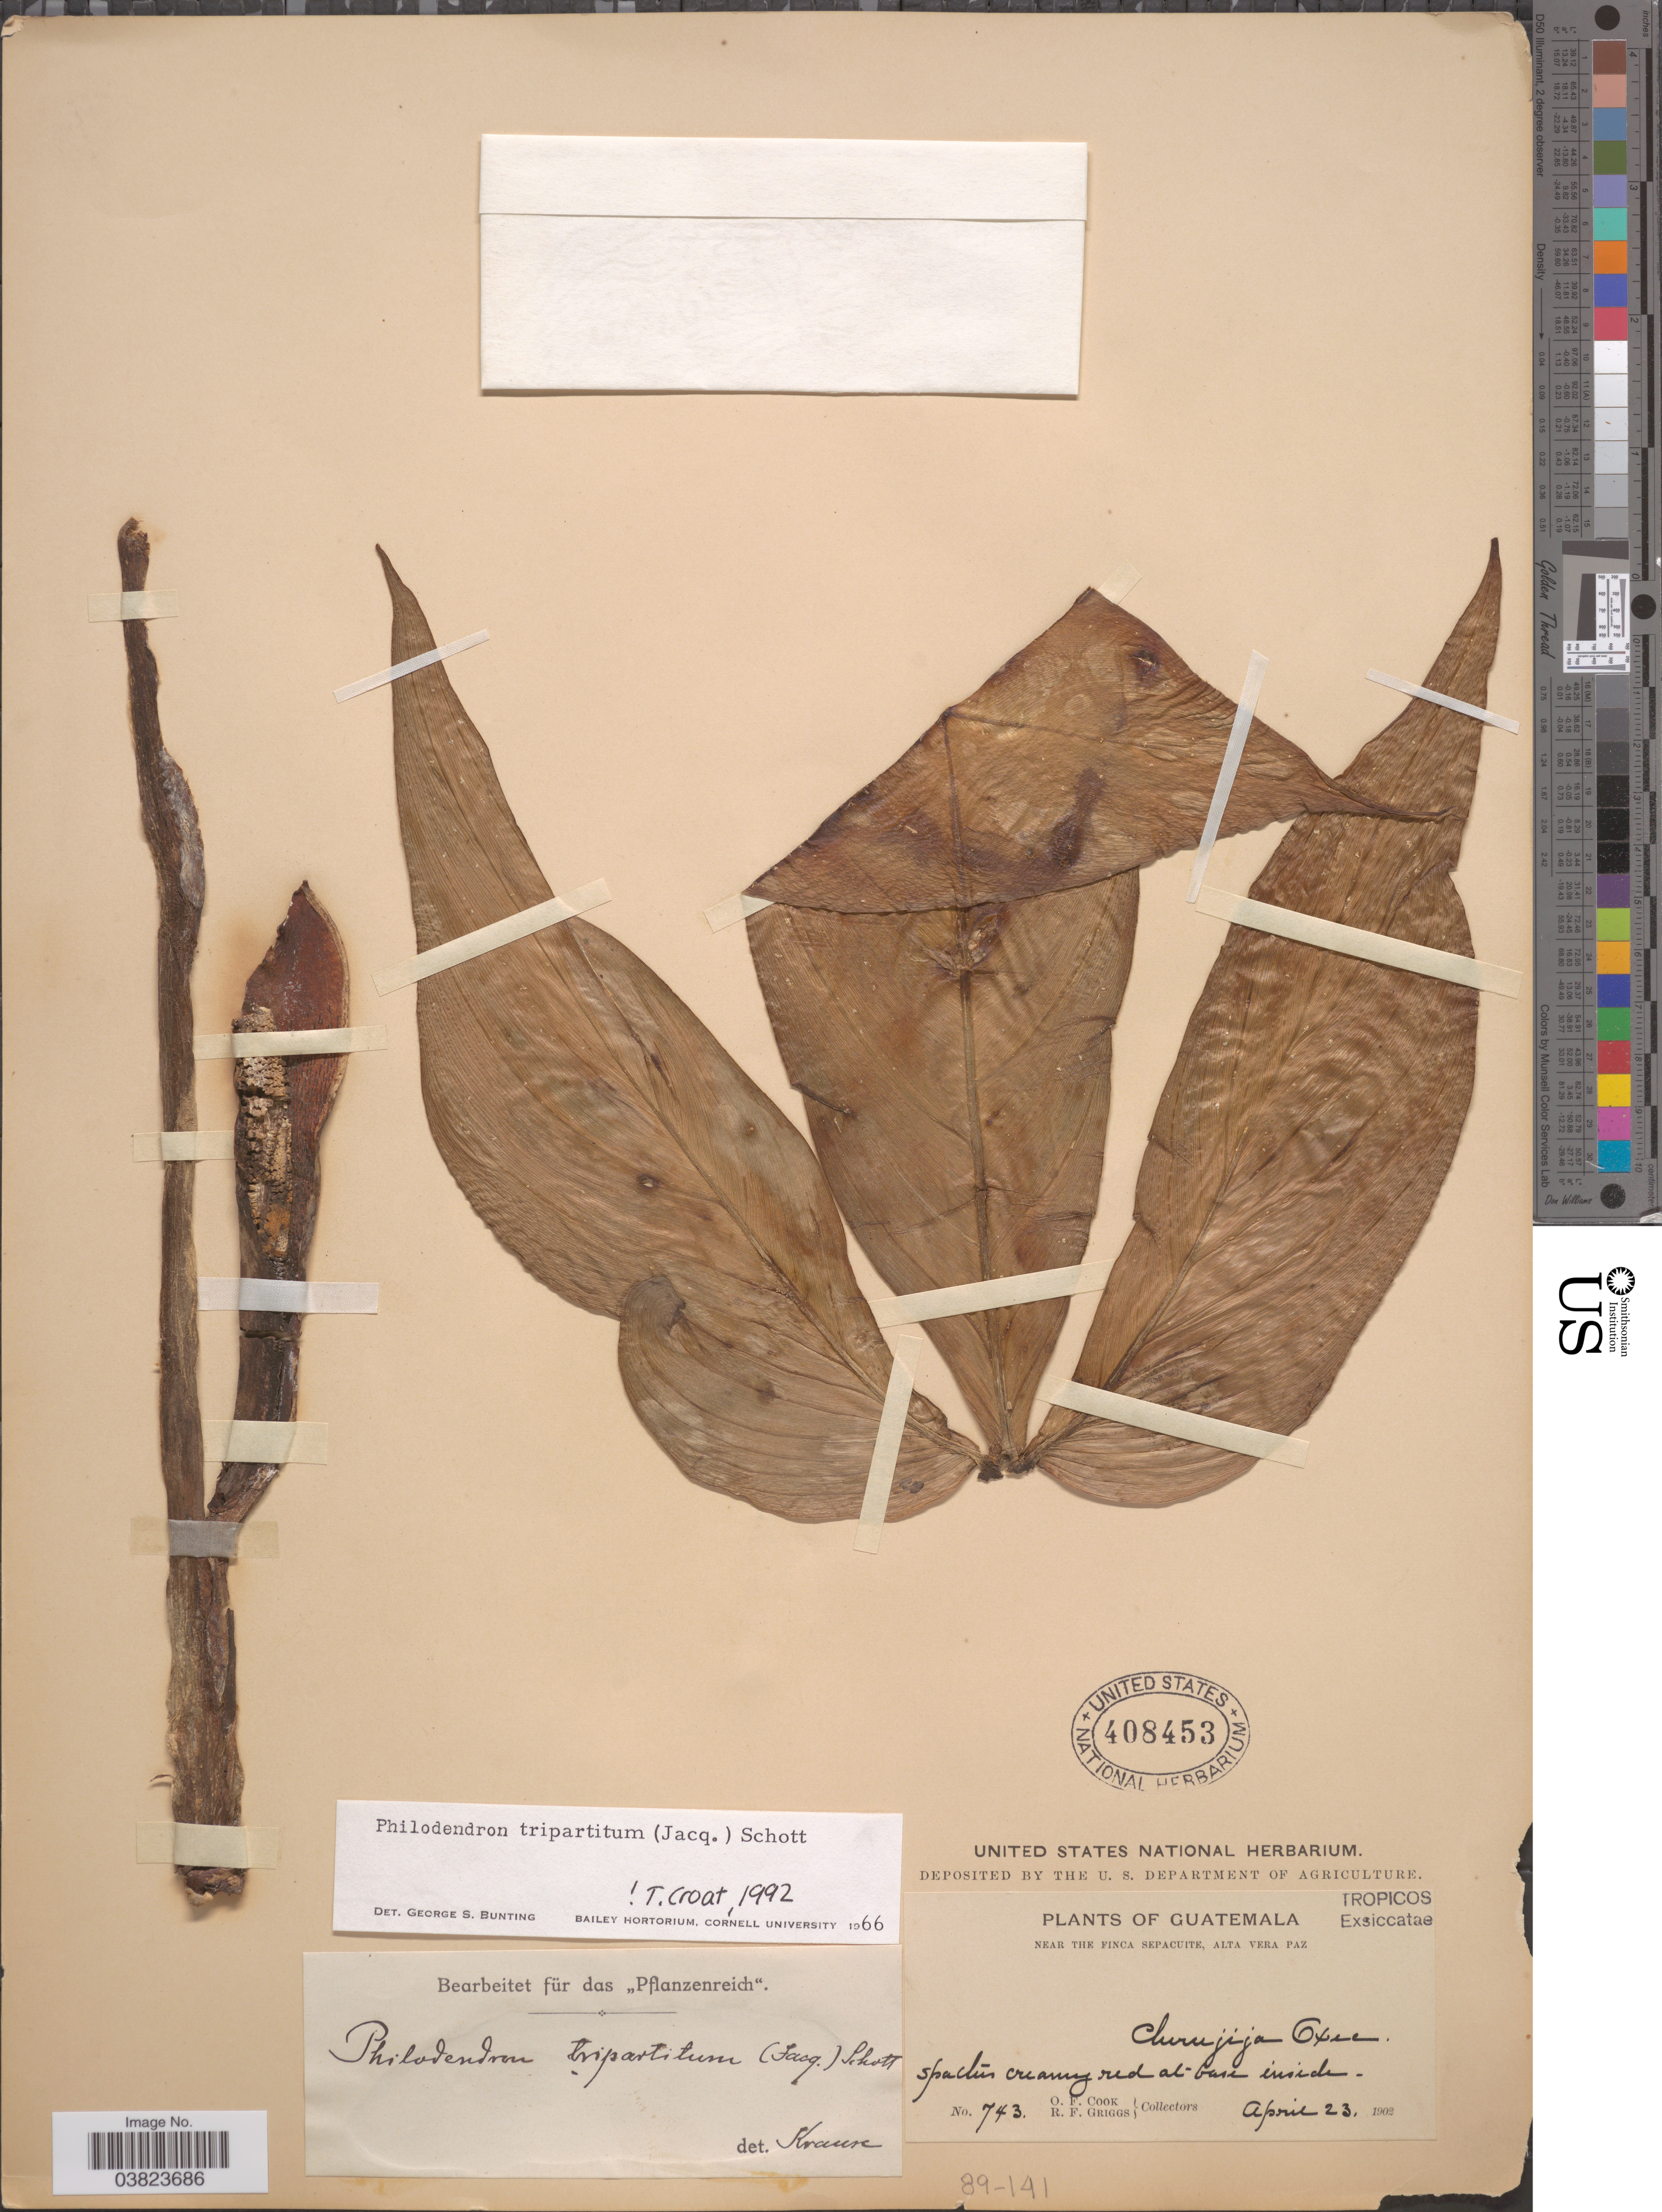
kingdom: Plantae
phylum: Tracheophyta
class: Liliopsida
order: Alismatales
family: Araceae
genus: Philodendron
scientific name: Philodendron tripartitum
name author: (Jacq.) Schott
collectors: O. F. Cook & R. F. Griggs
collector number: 743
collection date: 1902-04-23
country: Guatemala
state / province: Alta Verapaz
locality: Near the Finca Sepacuite. Chirujija Oxec.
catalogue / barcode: US 408453